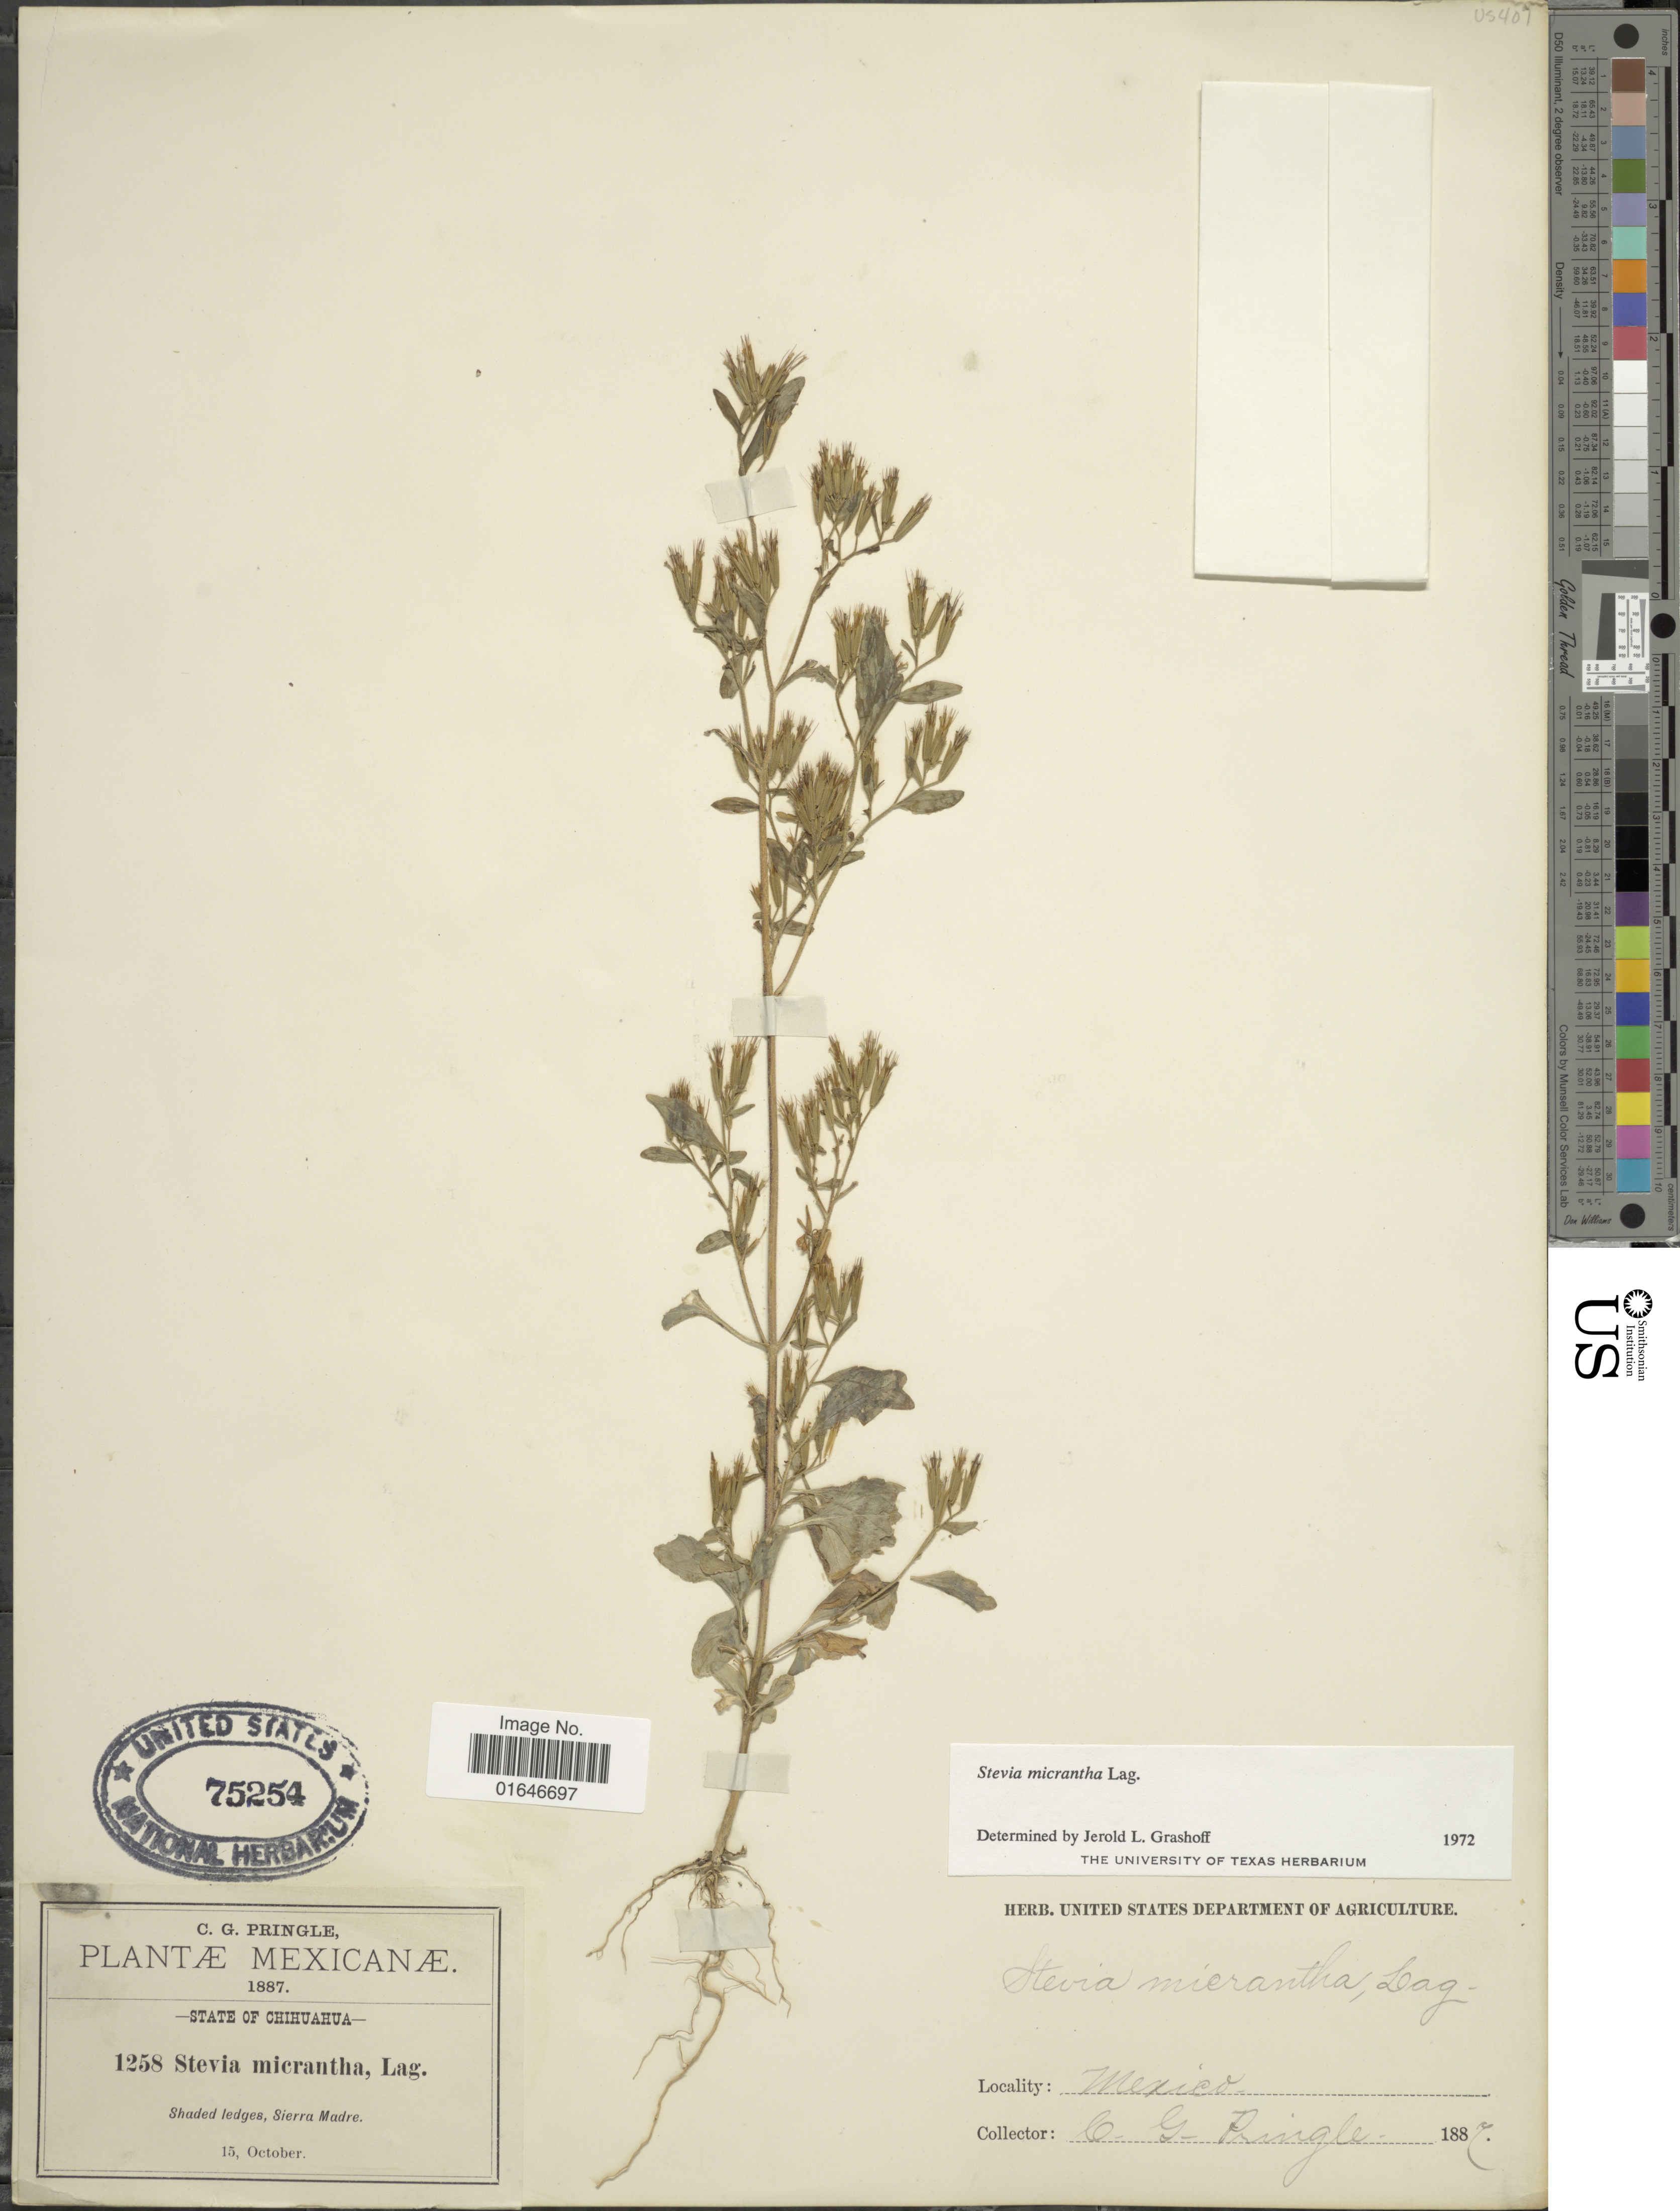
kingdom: Plantae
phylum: Tracheophyta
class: Magnoliopsida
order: Asterales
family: Asteraceae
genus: Stevia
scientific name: Stevia micrantha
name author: Lag.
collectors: C. G. Pringle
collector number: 1258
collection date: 1887-10-15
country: Mexico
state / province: Chihuahua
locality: Shaded ledges, Sierra Madre.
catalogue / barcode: US 75254